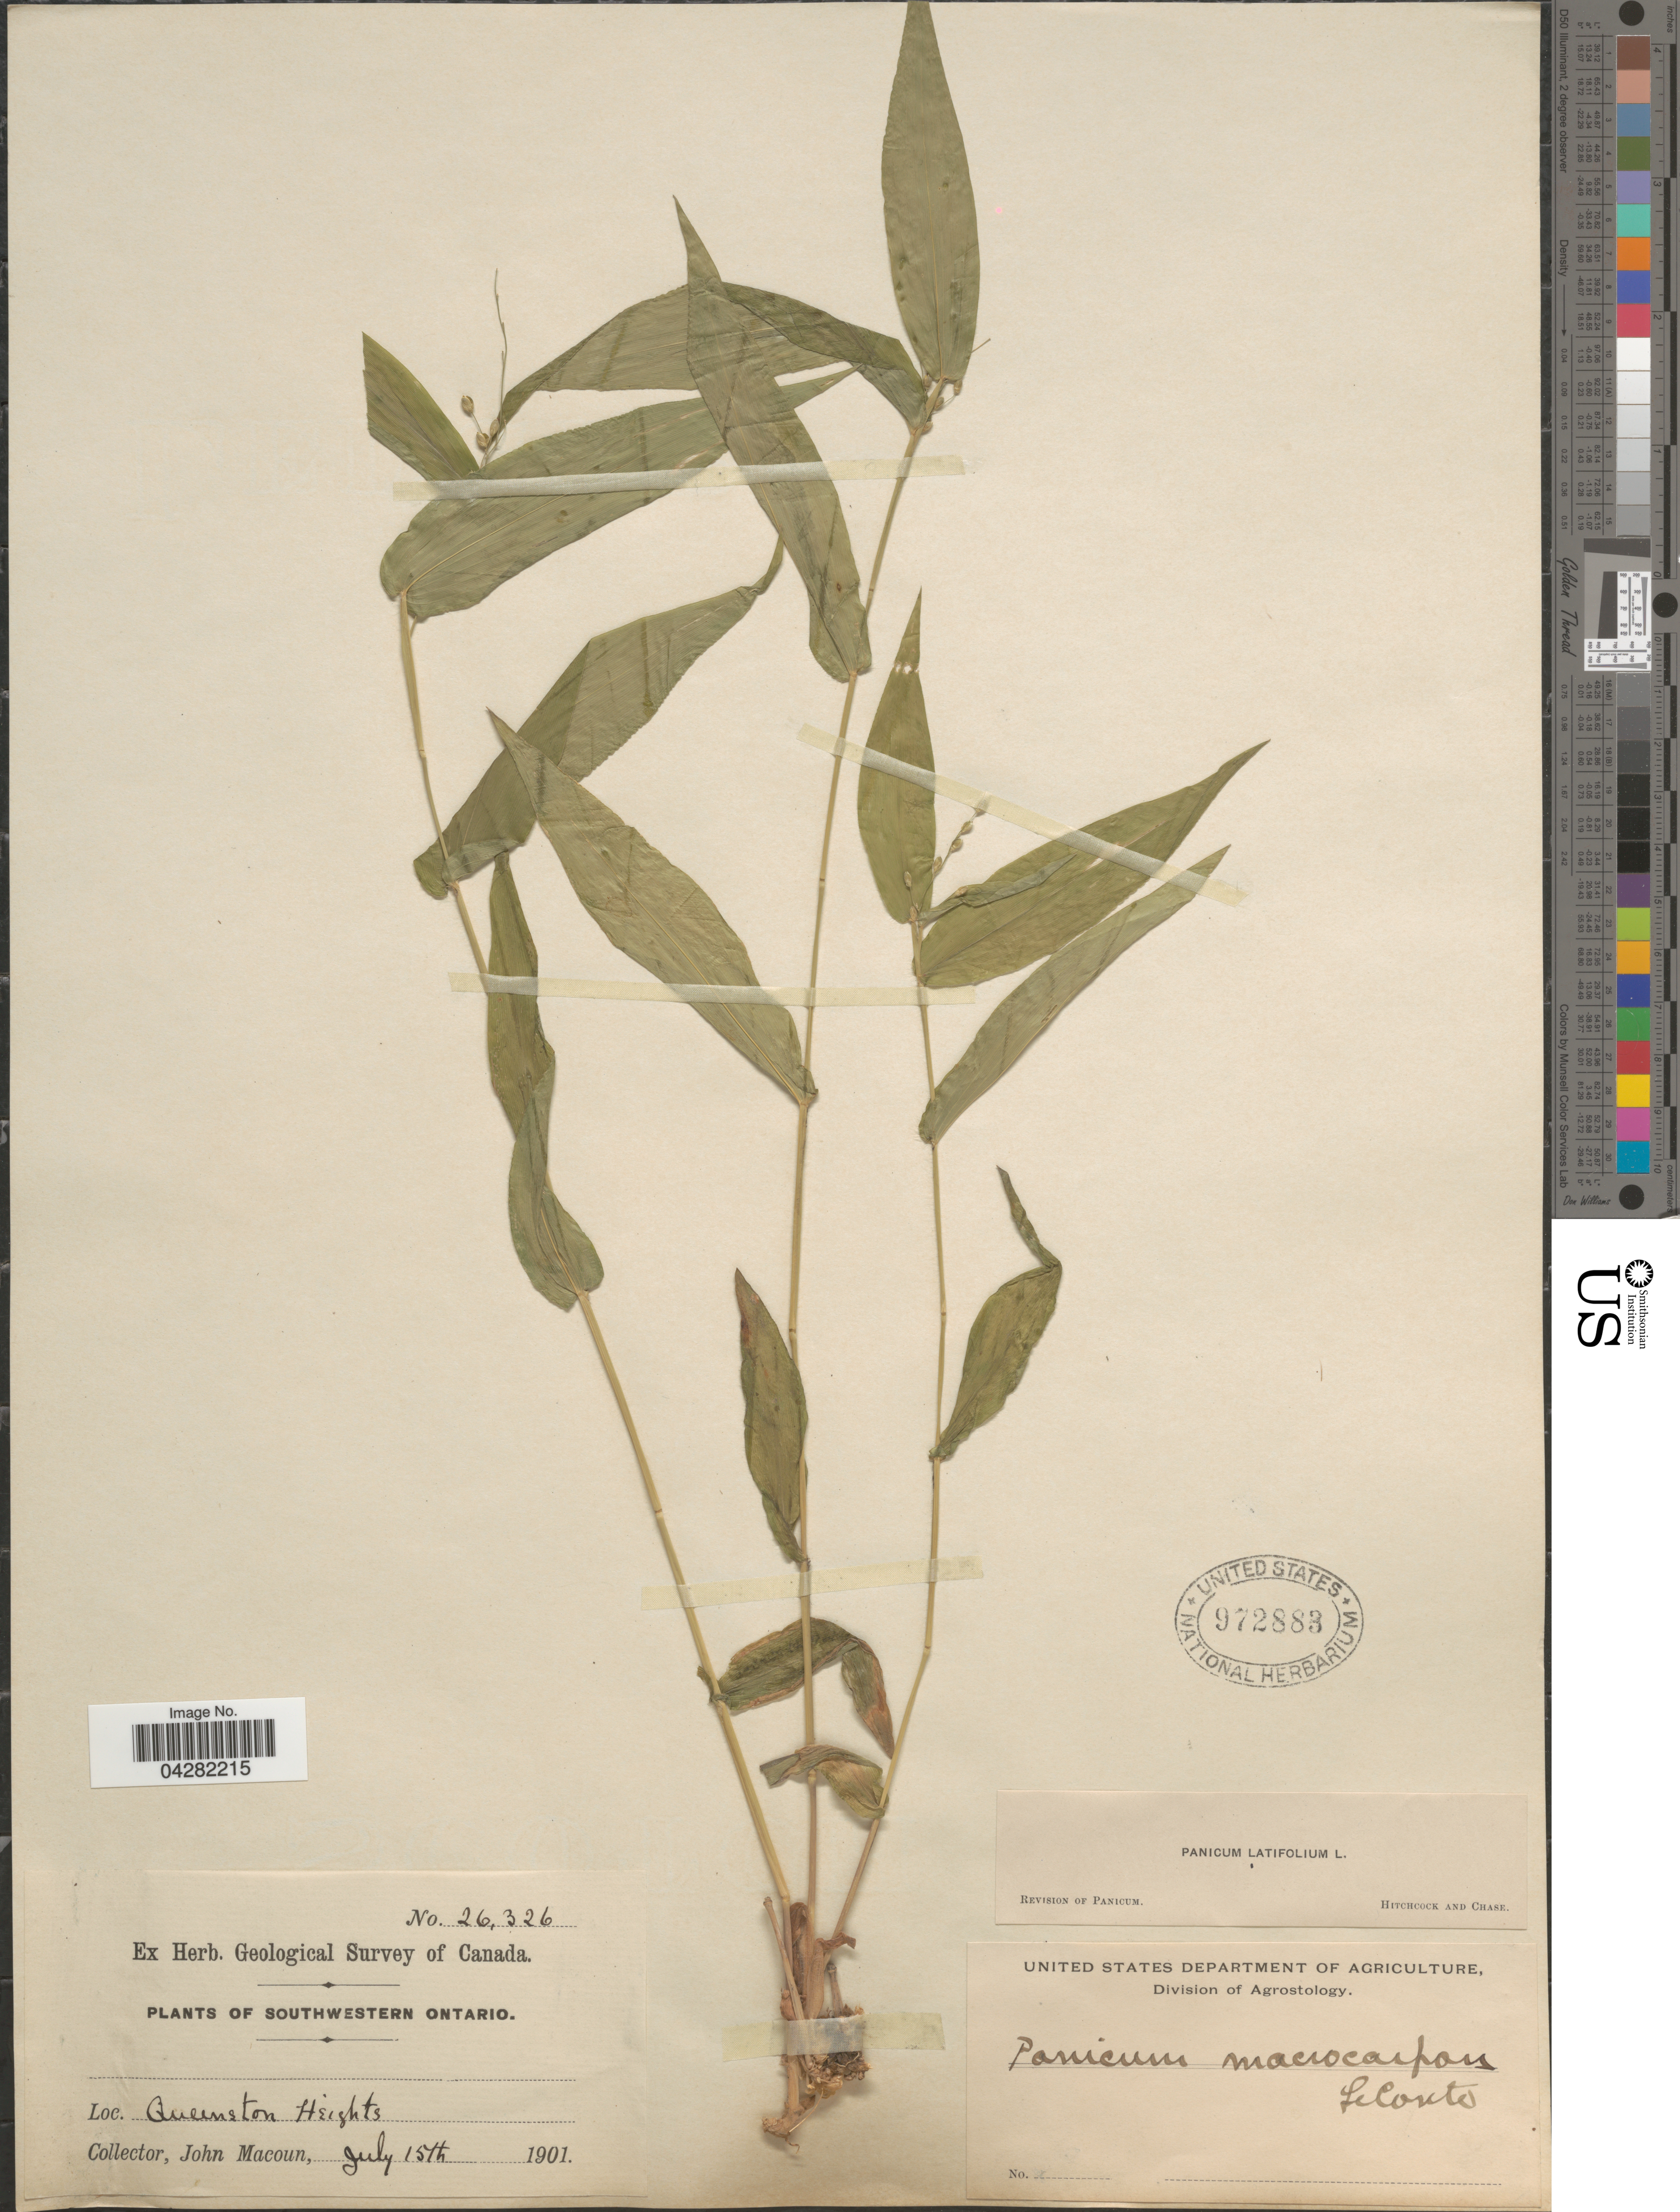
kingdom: Plantae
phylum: Tracheophyta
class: Liliopsida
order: Poales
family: Poaceae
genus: Dichanthelium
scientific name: Dichanthelium latifolium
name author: (L.) Harvill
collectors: J. Macoun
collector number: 26326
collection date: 1901-07-15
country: Canada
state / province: Ontario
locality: Geological Survey of Canada. Southwestern Ontario. Queenston Heights.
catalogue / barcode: US 972883